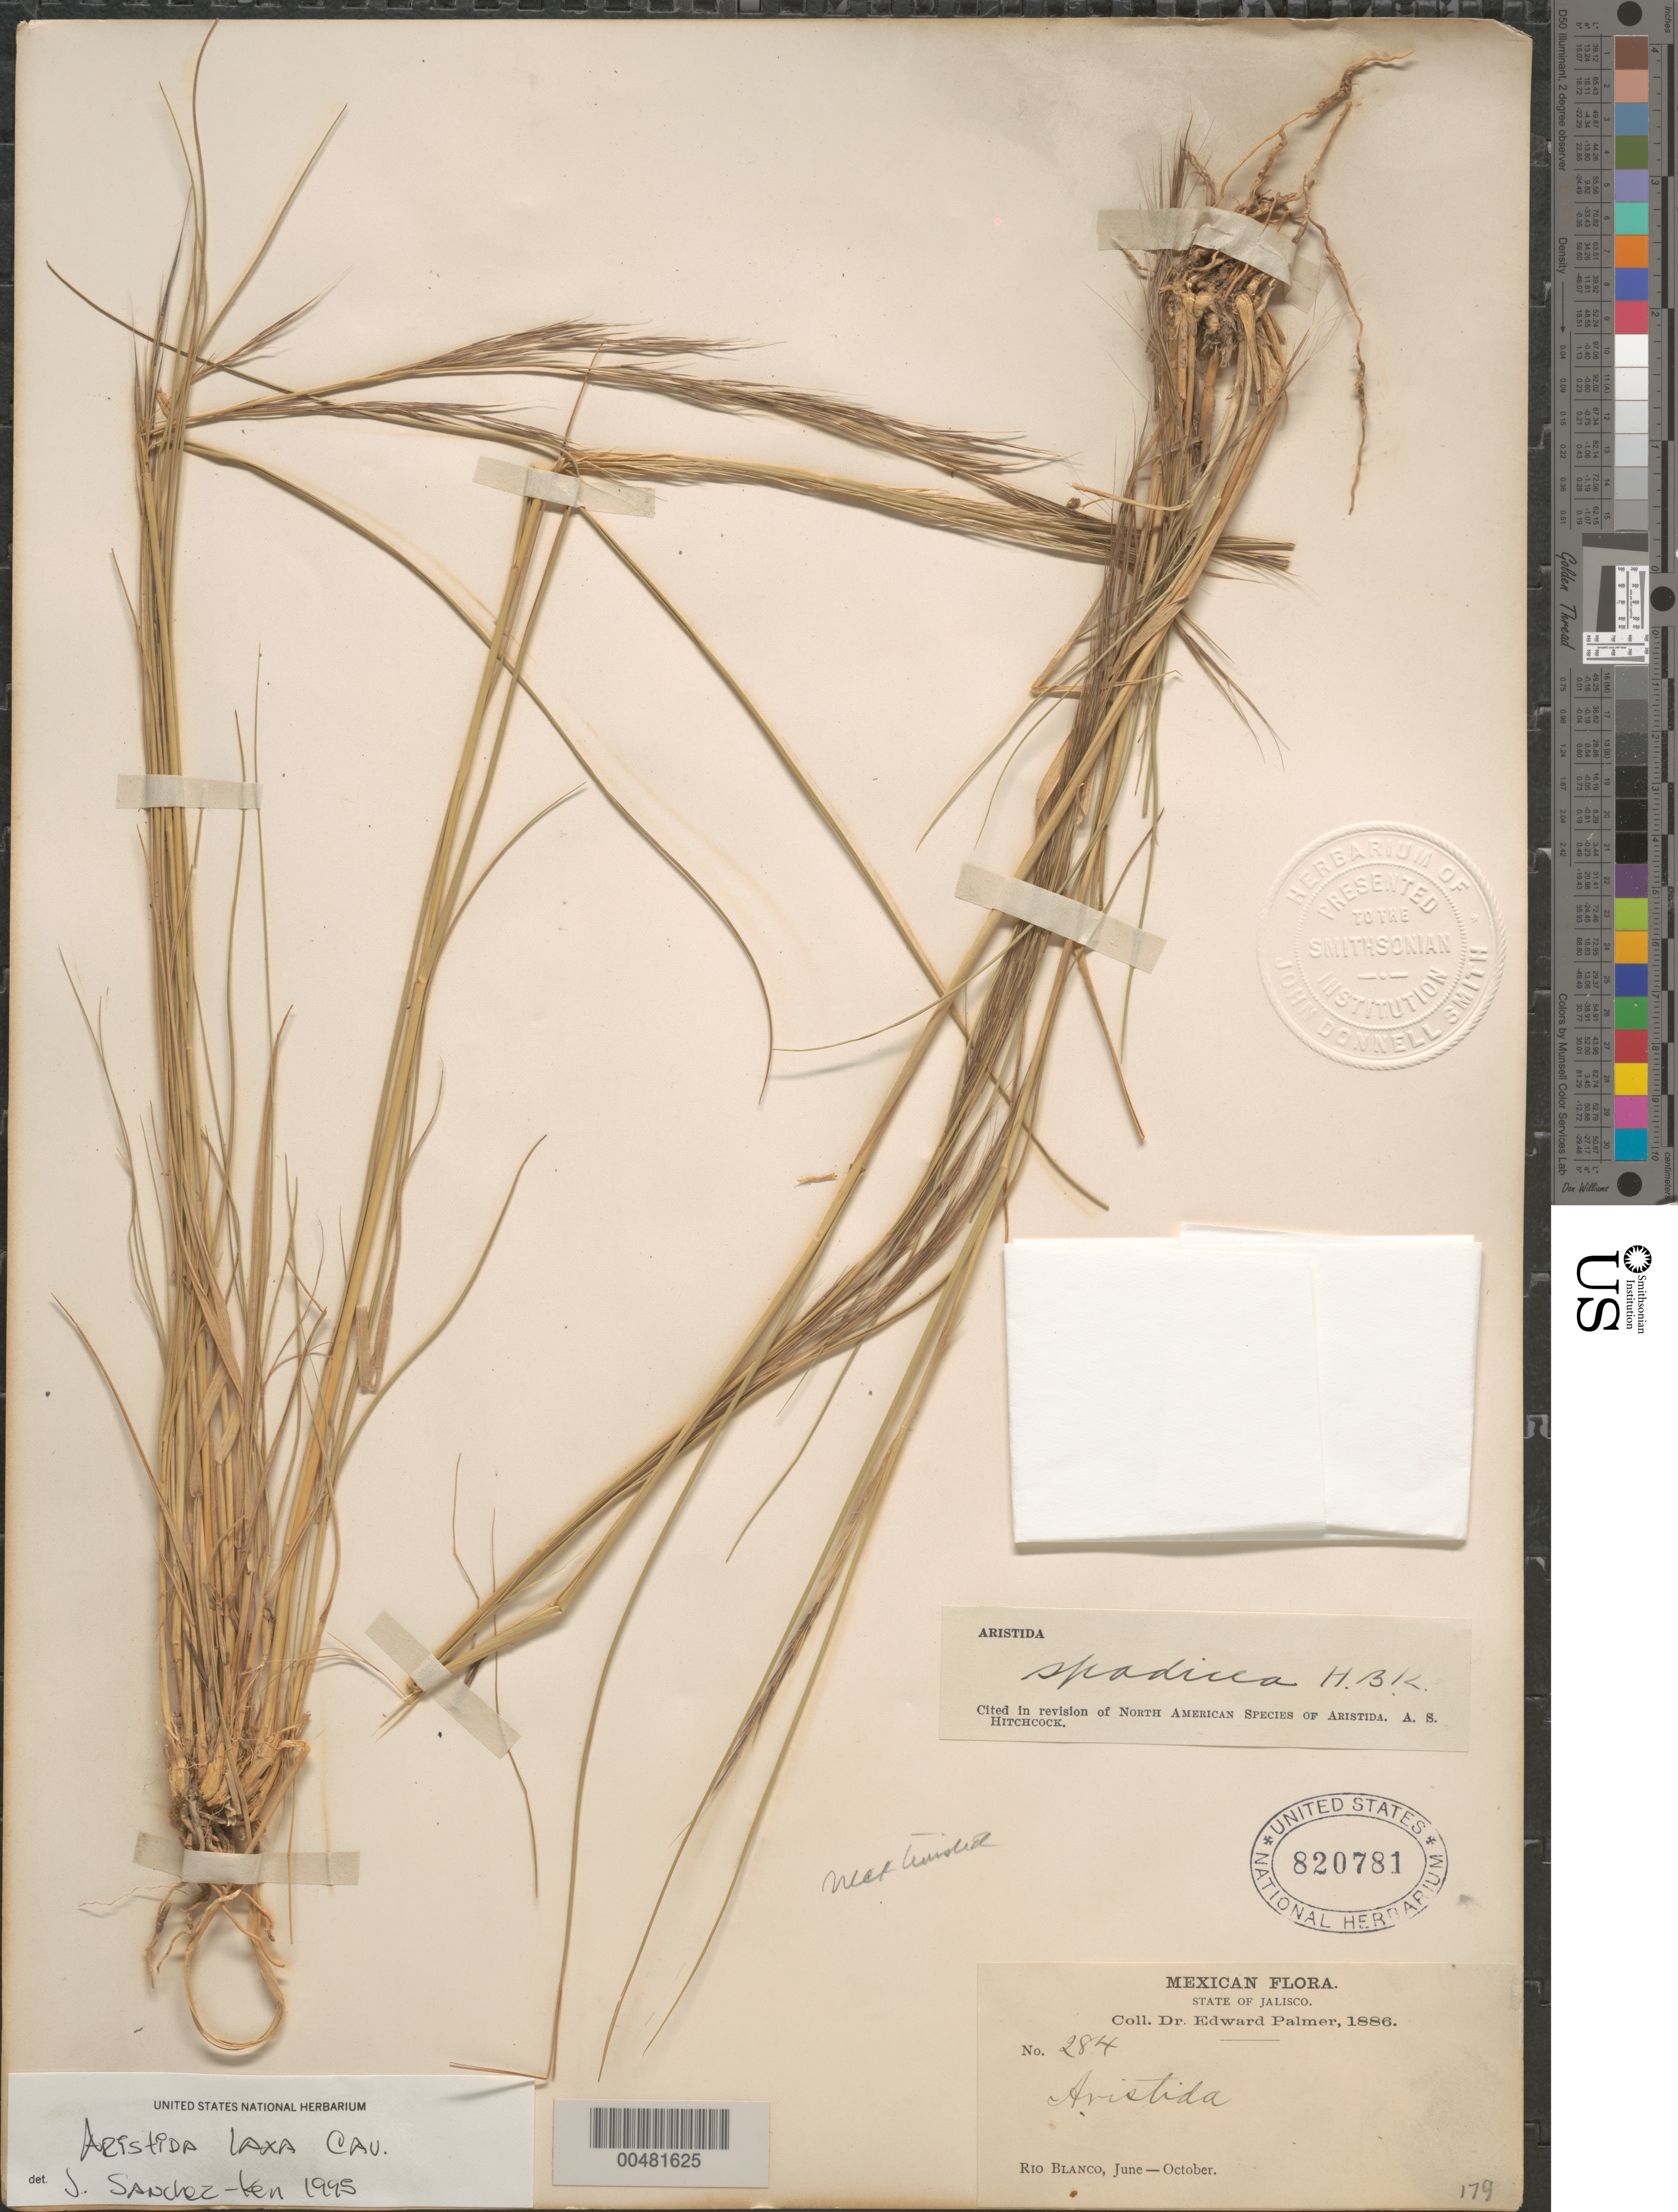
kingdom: Plantae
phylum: Tracheophyta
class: Liliopsida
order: Poales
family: Poaceae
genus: Aristida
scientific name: Aristida laxa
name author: Cav.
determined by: Sánchez-Ken, J. G.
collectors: E. Palmer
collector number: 284/179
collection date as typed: Jun 1886 to Oct 1886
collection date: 1886-06/1886-10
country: Mexico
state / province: Jalisco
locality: Rio Blanco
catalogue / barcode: US 820781